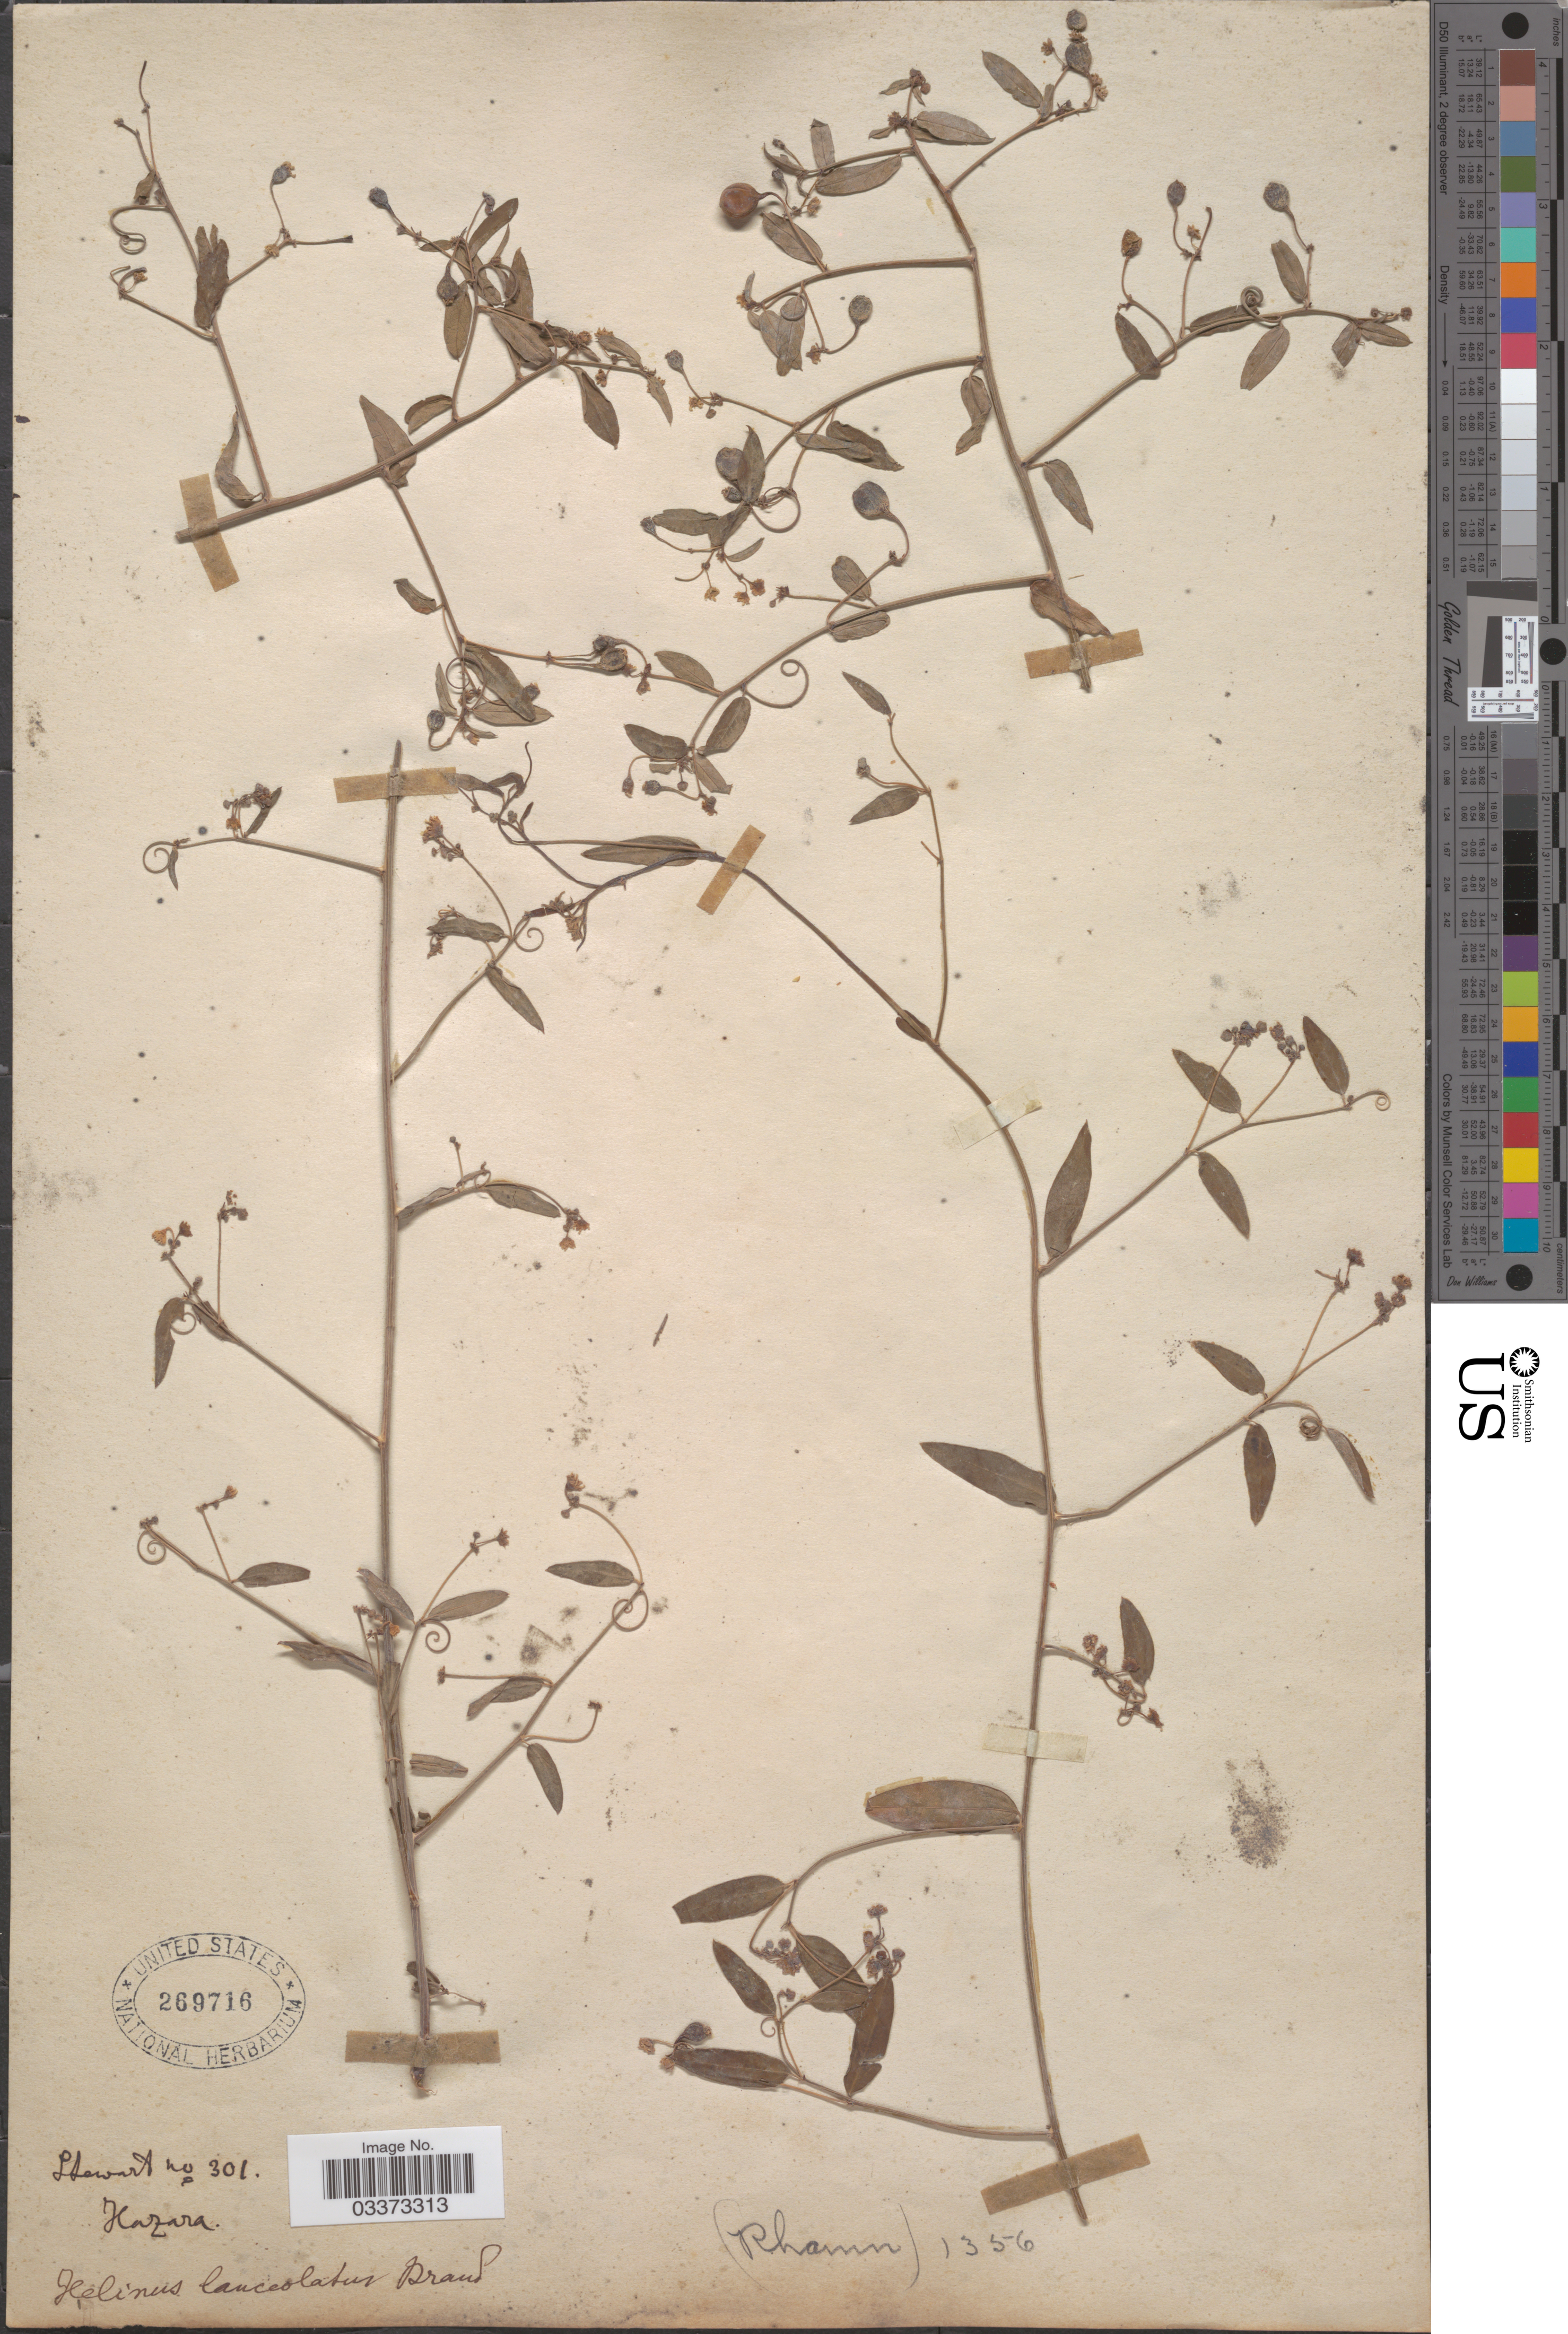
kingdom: Plantae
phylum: Tracheophyta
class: Magnoliopsida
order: Rosales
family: Rhamnaceae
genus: Helinus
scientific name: Helinus lanceolatus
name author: (Wall.) Brandis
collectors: Stewart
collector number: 301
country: Pakistan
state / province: Khyber Pakhtunkhwa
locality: Hazara.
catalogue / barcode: US 269716